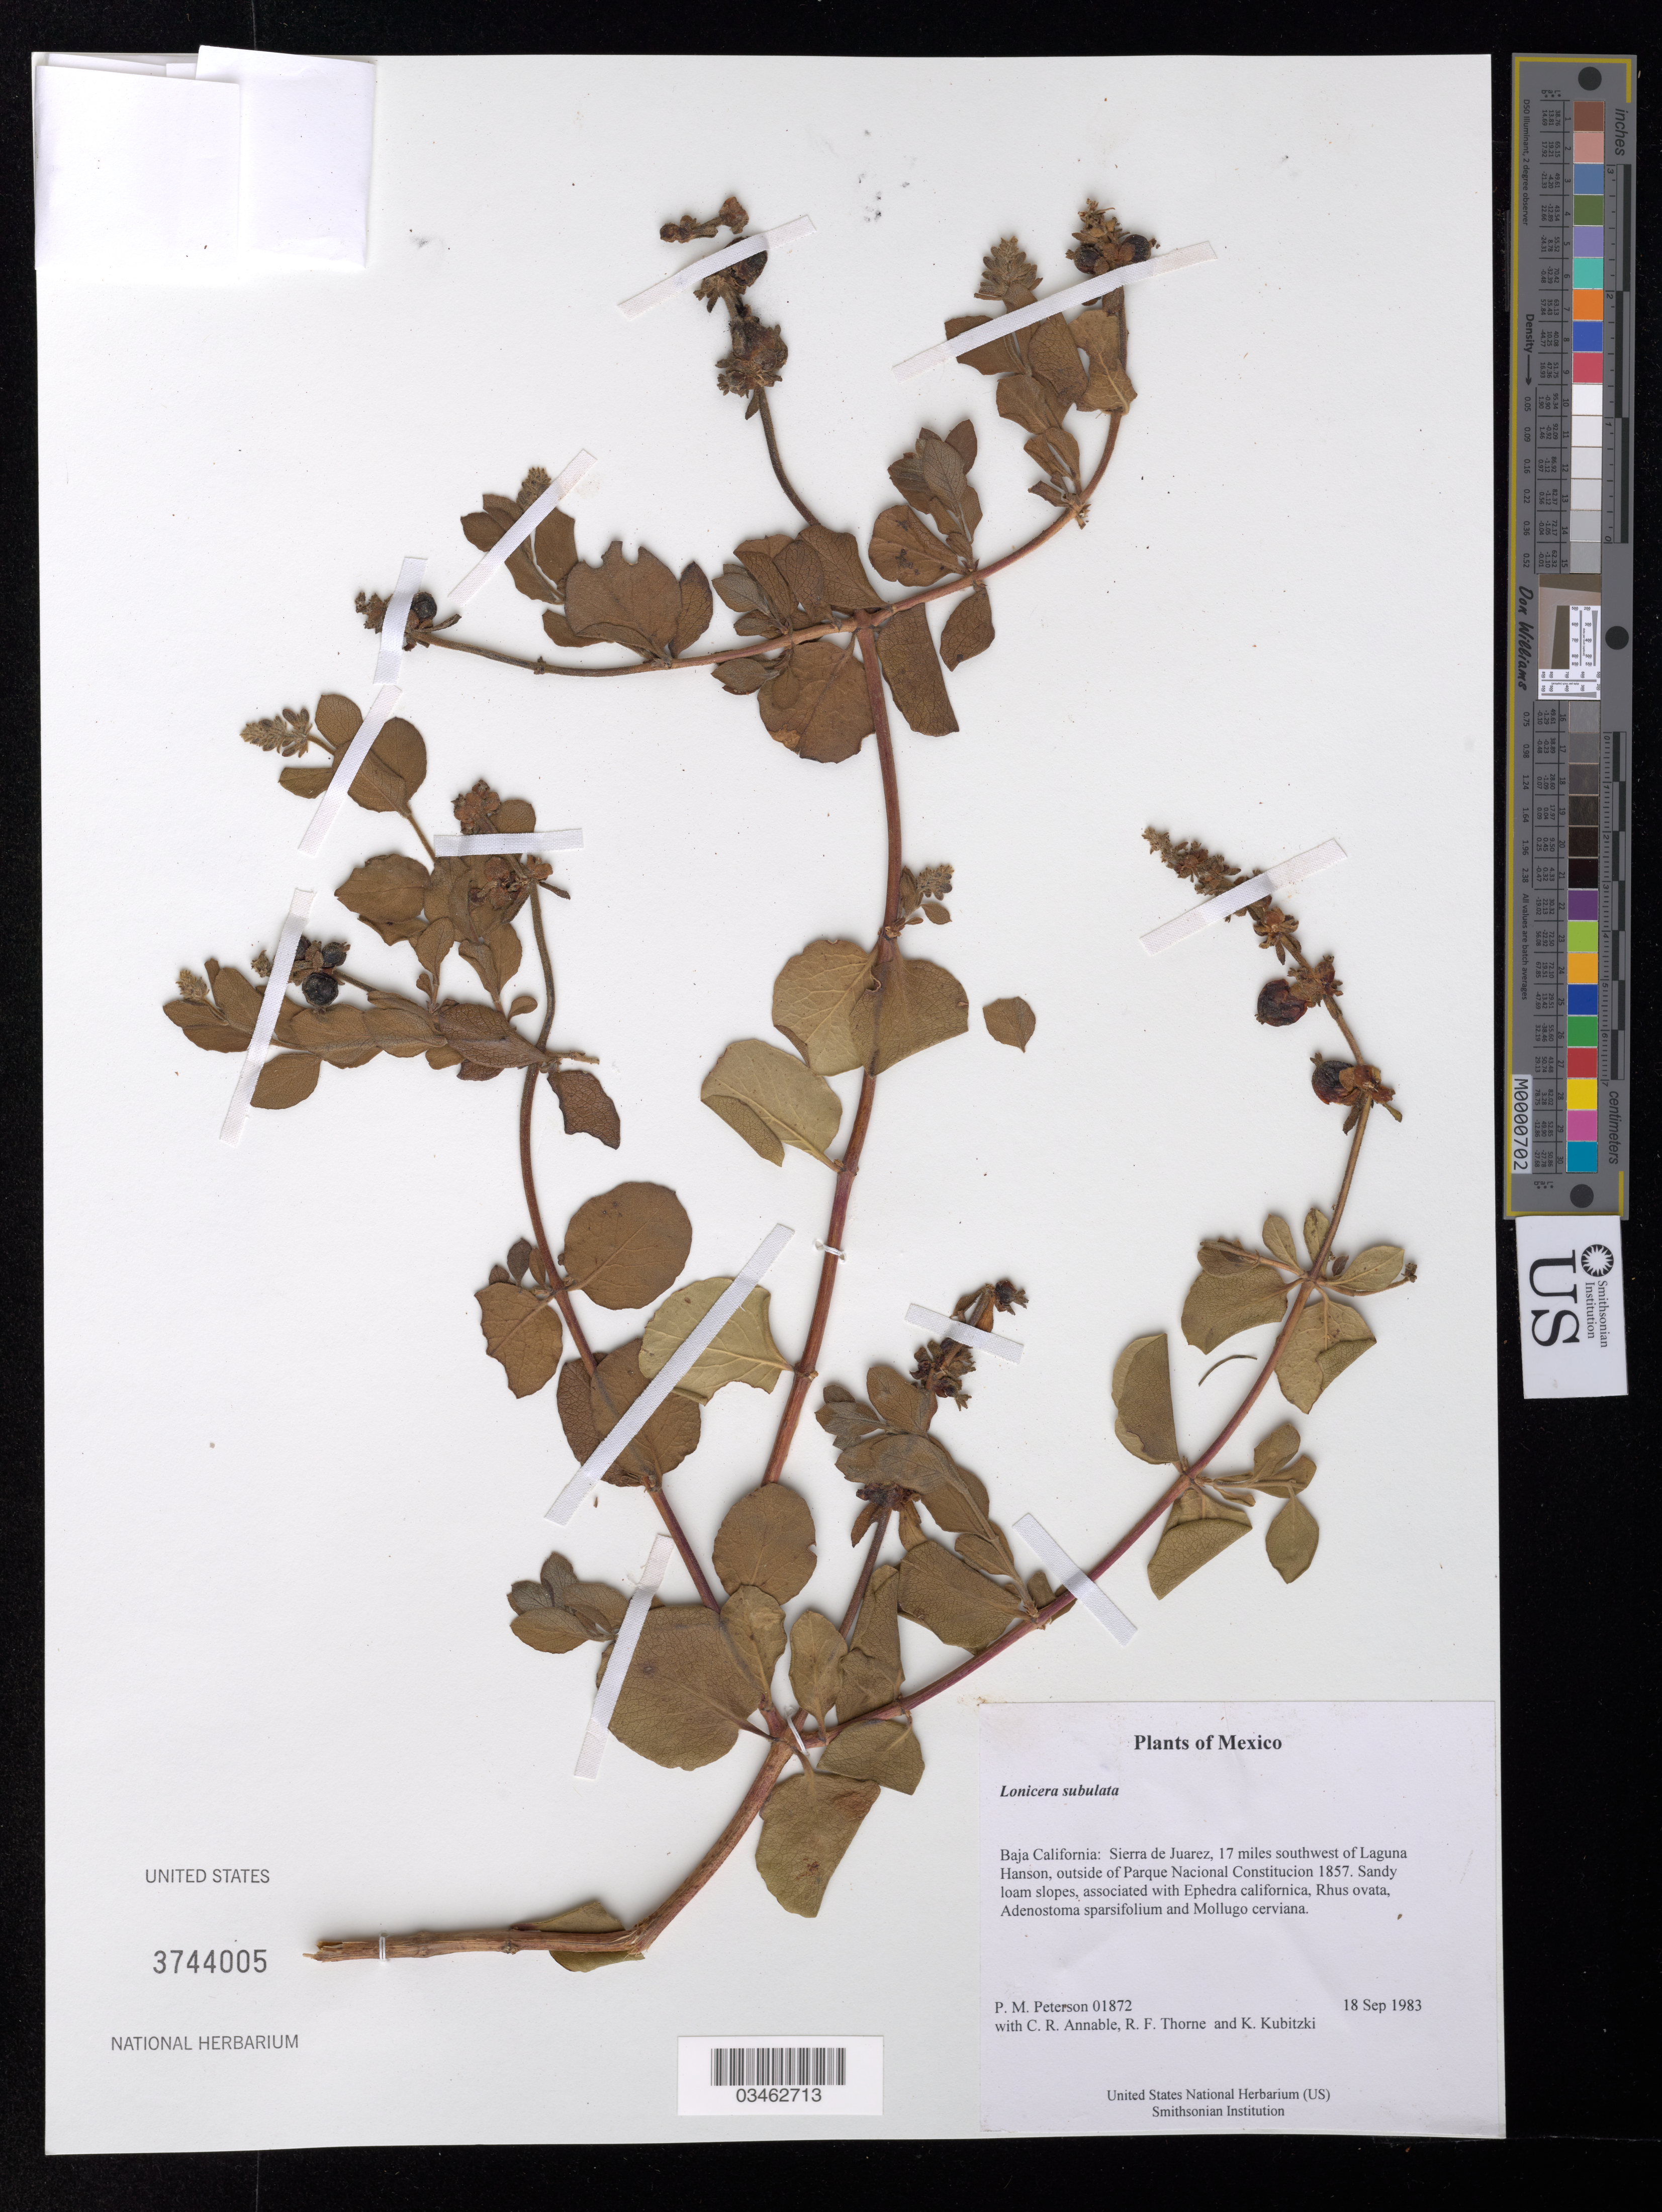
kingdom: Plantae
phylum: Tracheophyta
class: Magnoliopsida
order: Dipsacales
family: Caprifoliaceae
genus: Lonicera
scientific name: Lonicera sp.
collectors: P. M. Peterson, C. R. Annable, R. F. Thorne & K. Kubitzki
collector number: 01872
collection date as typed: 18 Sep 1983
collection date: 1983-09-18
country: Mexico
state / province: Baja California Norte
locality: Sierra de Juarez, 17 miles southwest of Laguna Hanson, outside of Parque Nacional Constitucion 1857.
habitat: Sandy loam slopes, associated with Ephedra californica, Rhus ovata, Adenostoma sparsifolium and Mollugo cerviana.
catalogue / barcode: US 3744005